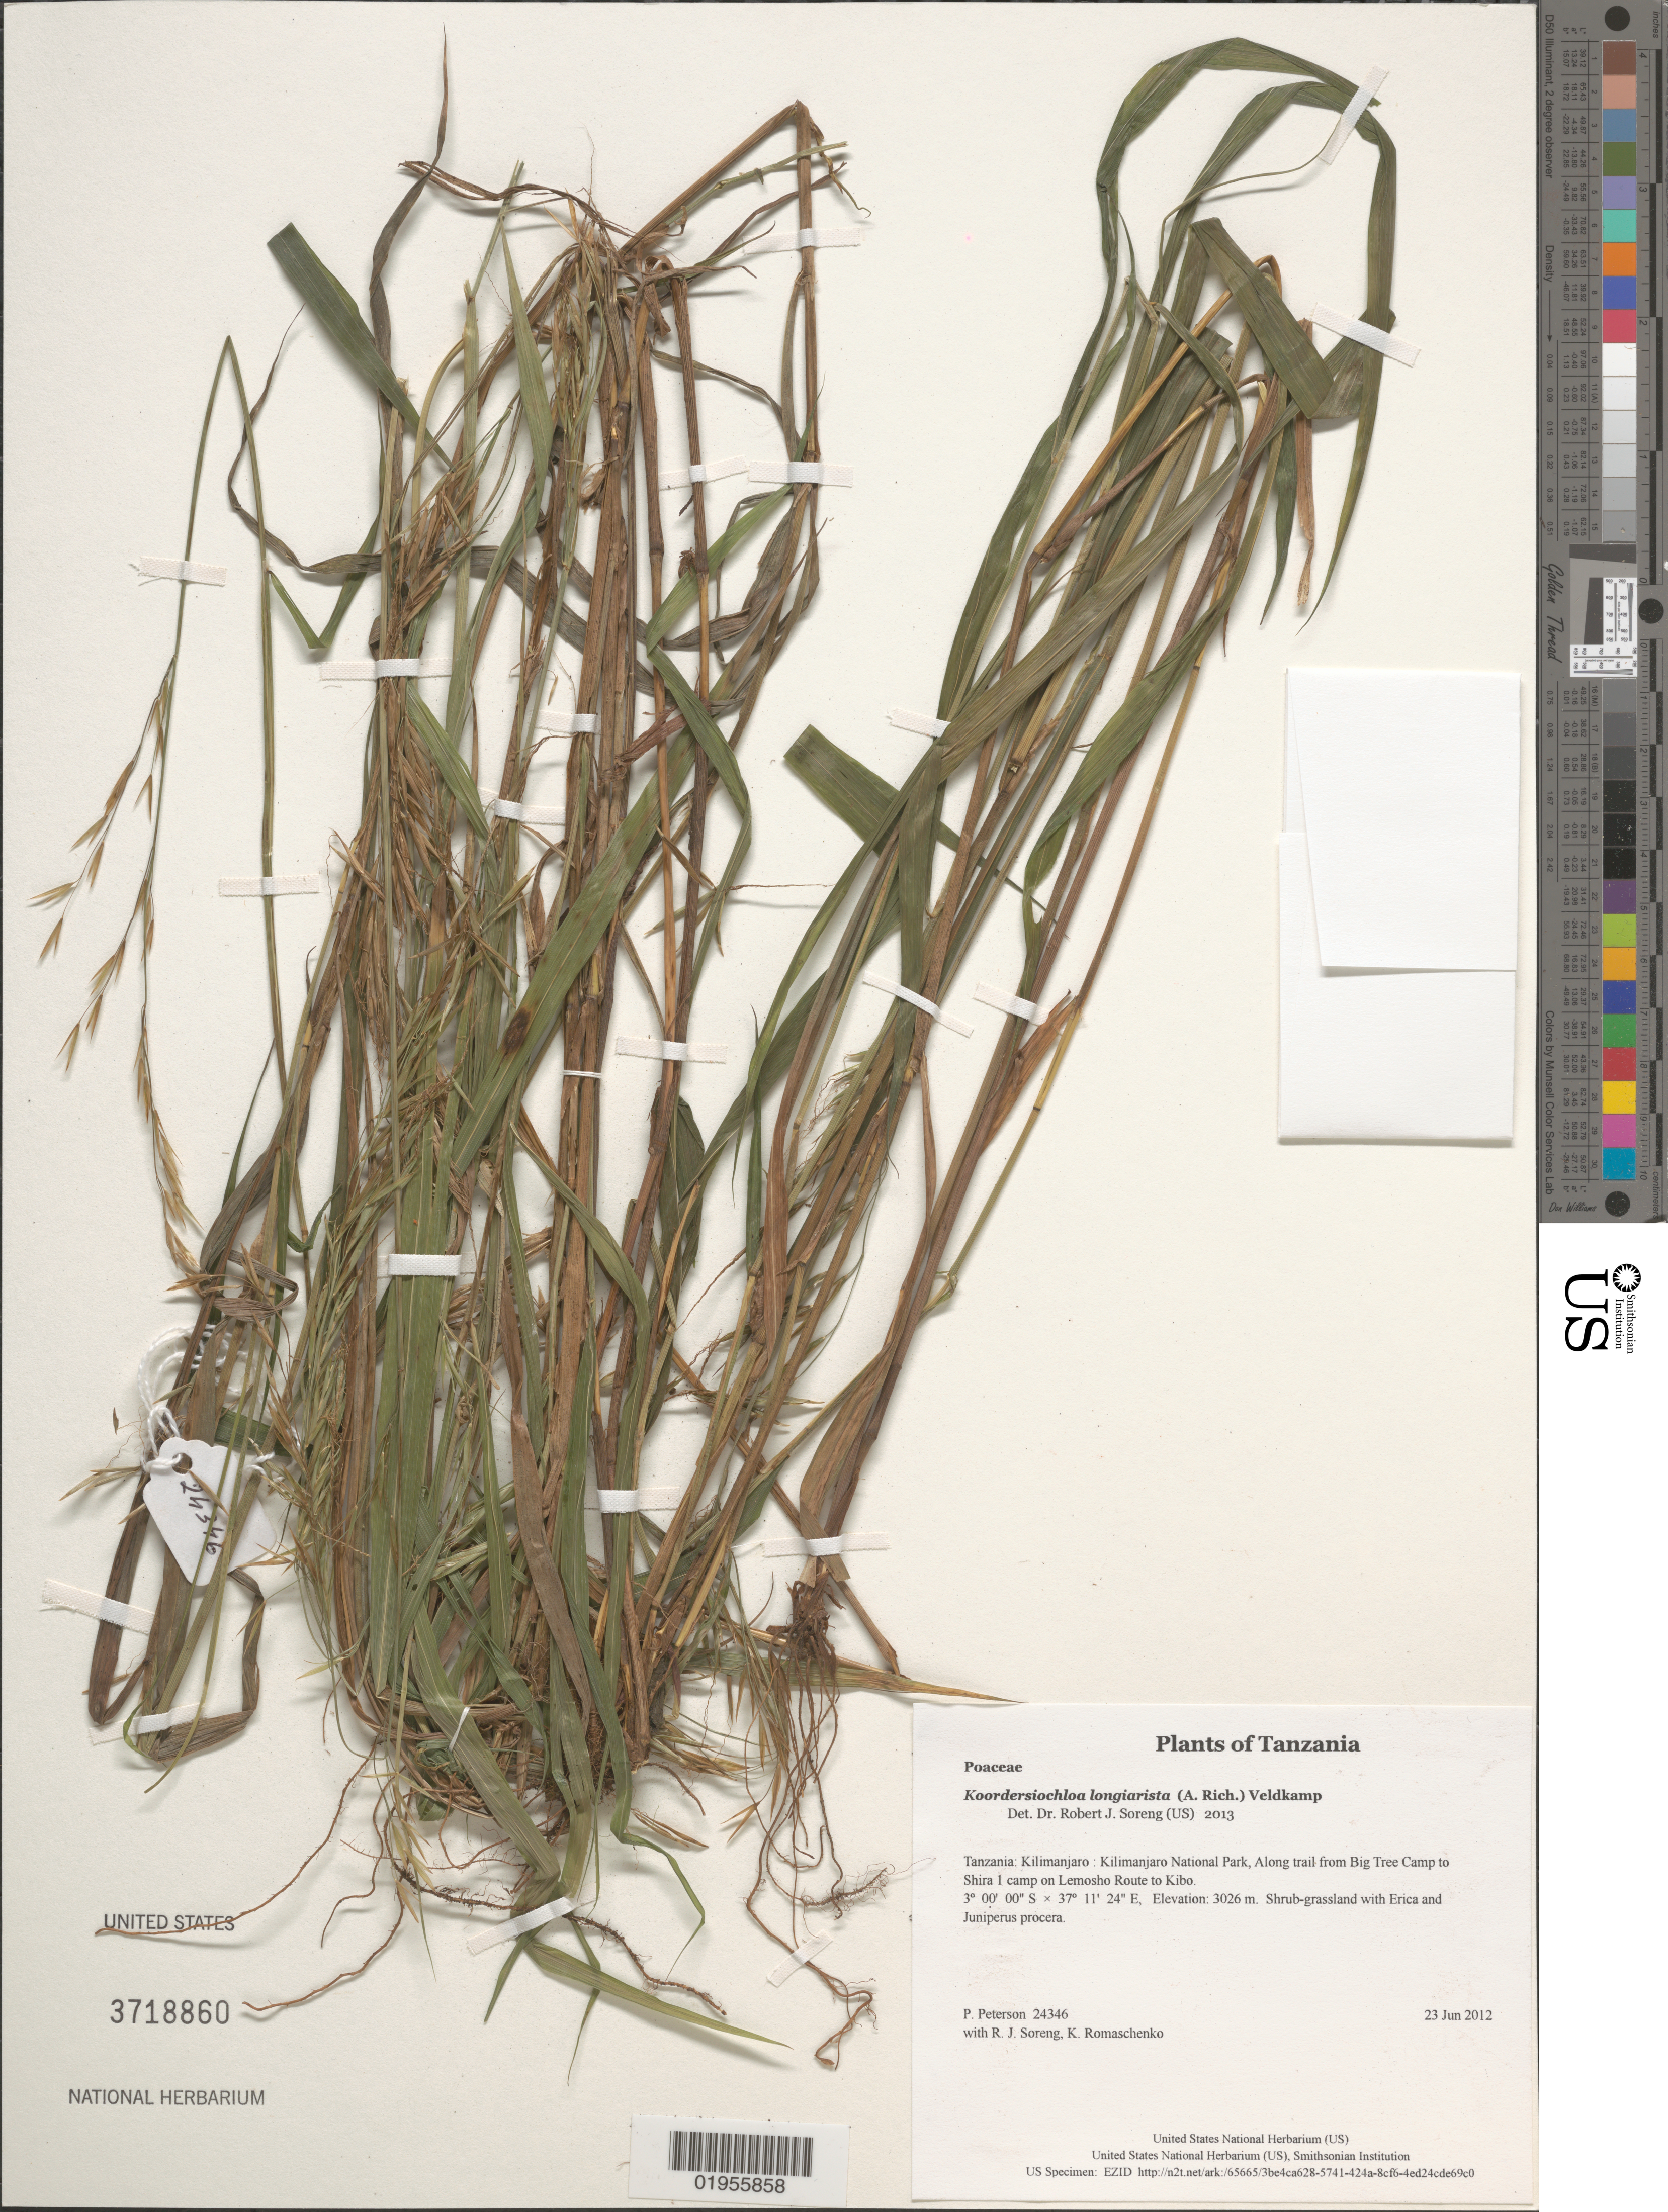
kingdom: Plantae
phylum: Tracheophyta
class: Liliopsida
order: Poales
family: Poaceae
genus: Koordersiochloa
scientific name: Koordersiochloa longiarista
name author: (A. Rich.) Veldkamp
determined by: Soreng, Robert J., Research Associate (BOT), Smithsonian Institution - National Museum of Natural History (UNITED STATES)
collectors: P. M. Peterson, R. J. Soreng & K. Romaschenko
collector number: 24346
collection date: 2012-06-23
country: Tanzania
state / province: Kilimanjaro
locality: Kilimanjaro National Park, Along trail from Big Tree Camp to Shira 1 camp on Lemosho Route to Kibo.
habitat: Shrub-grassland with Erica and Juniperus procera.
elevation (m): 3026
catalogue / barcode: US 3718860